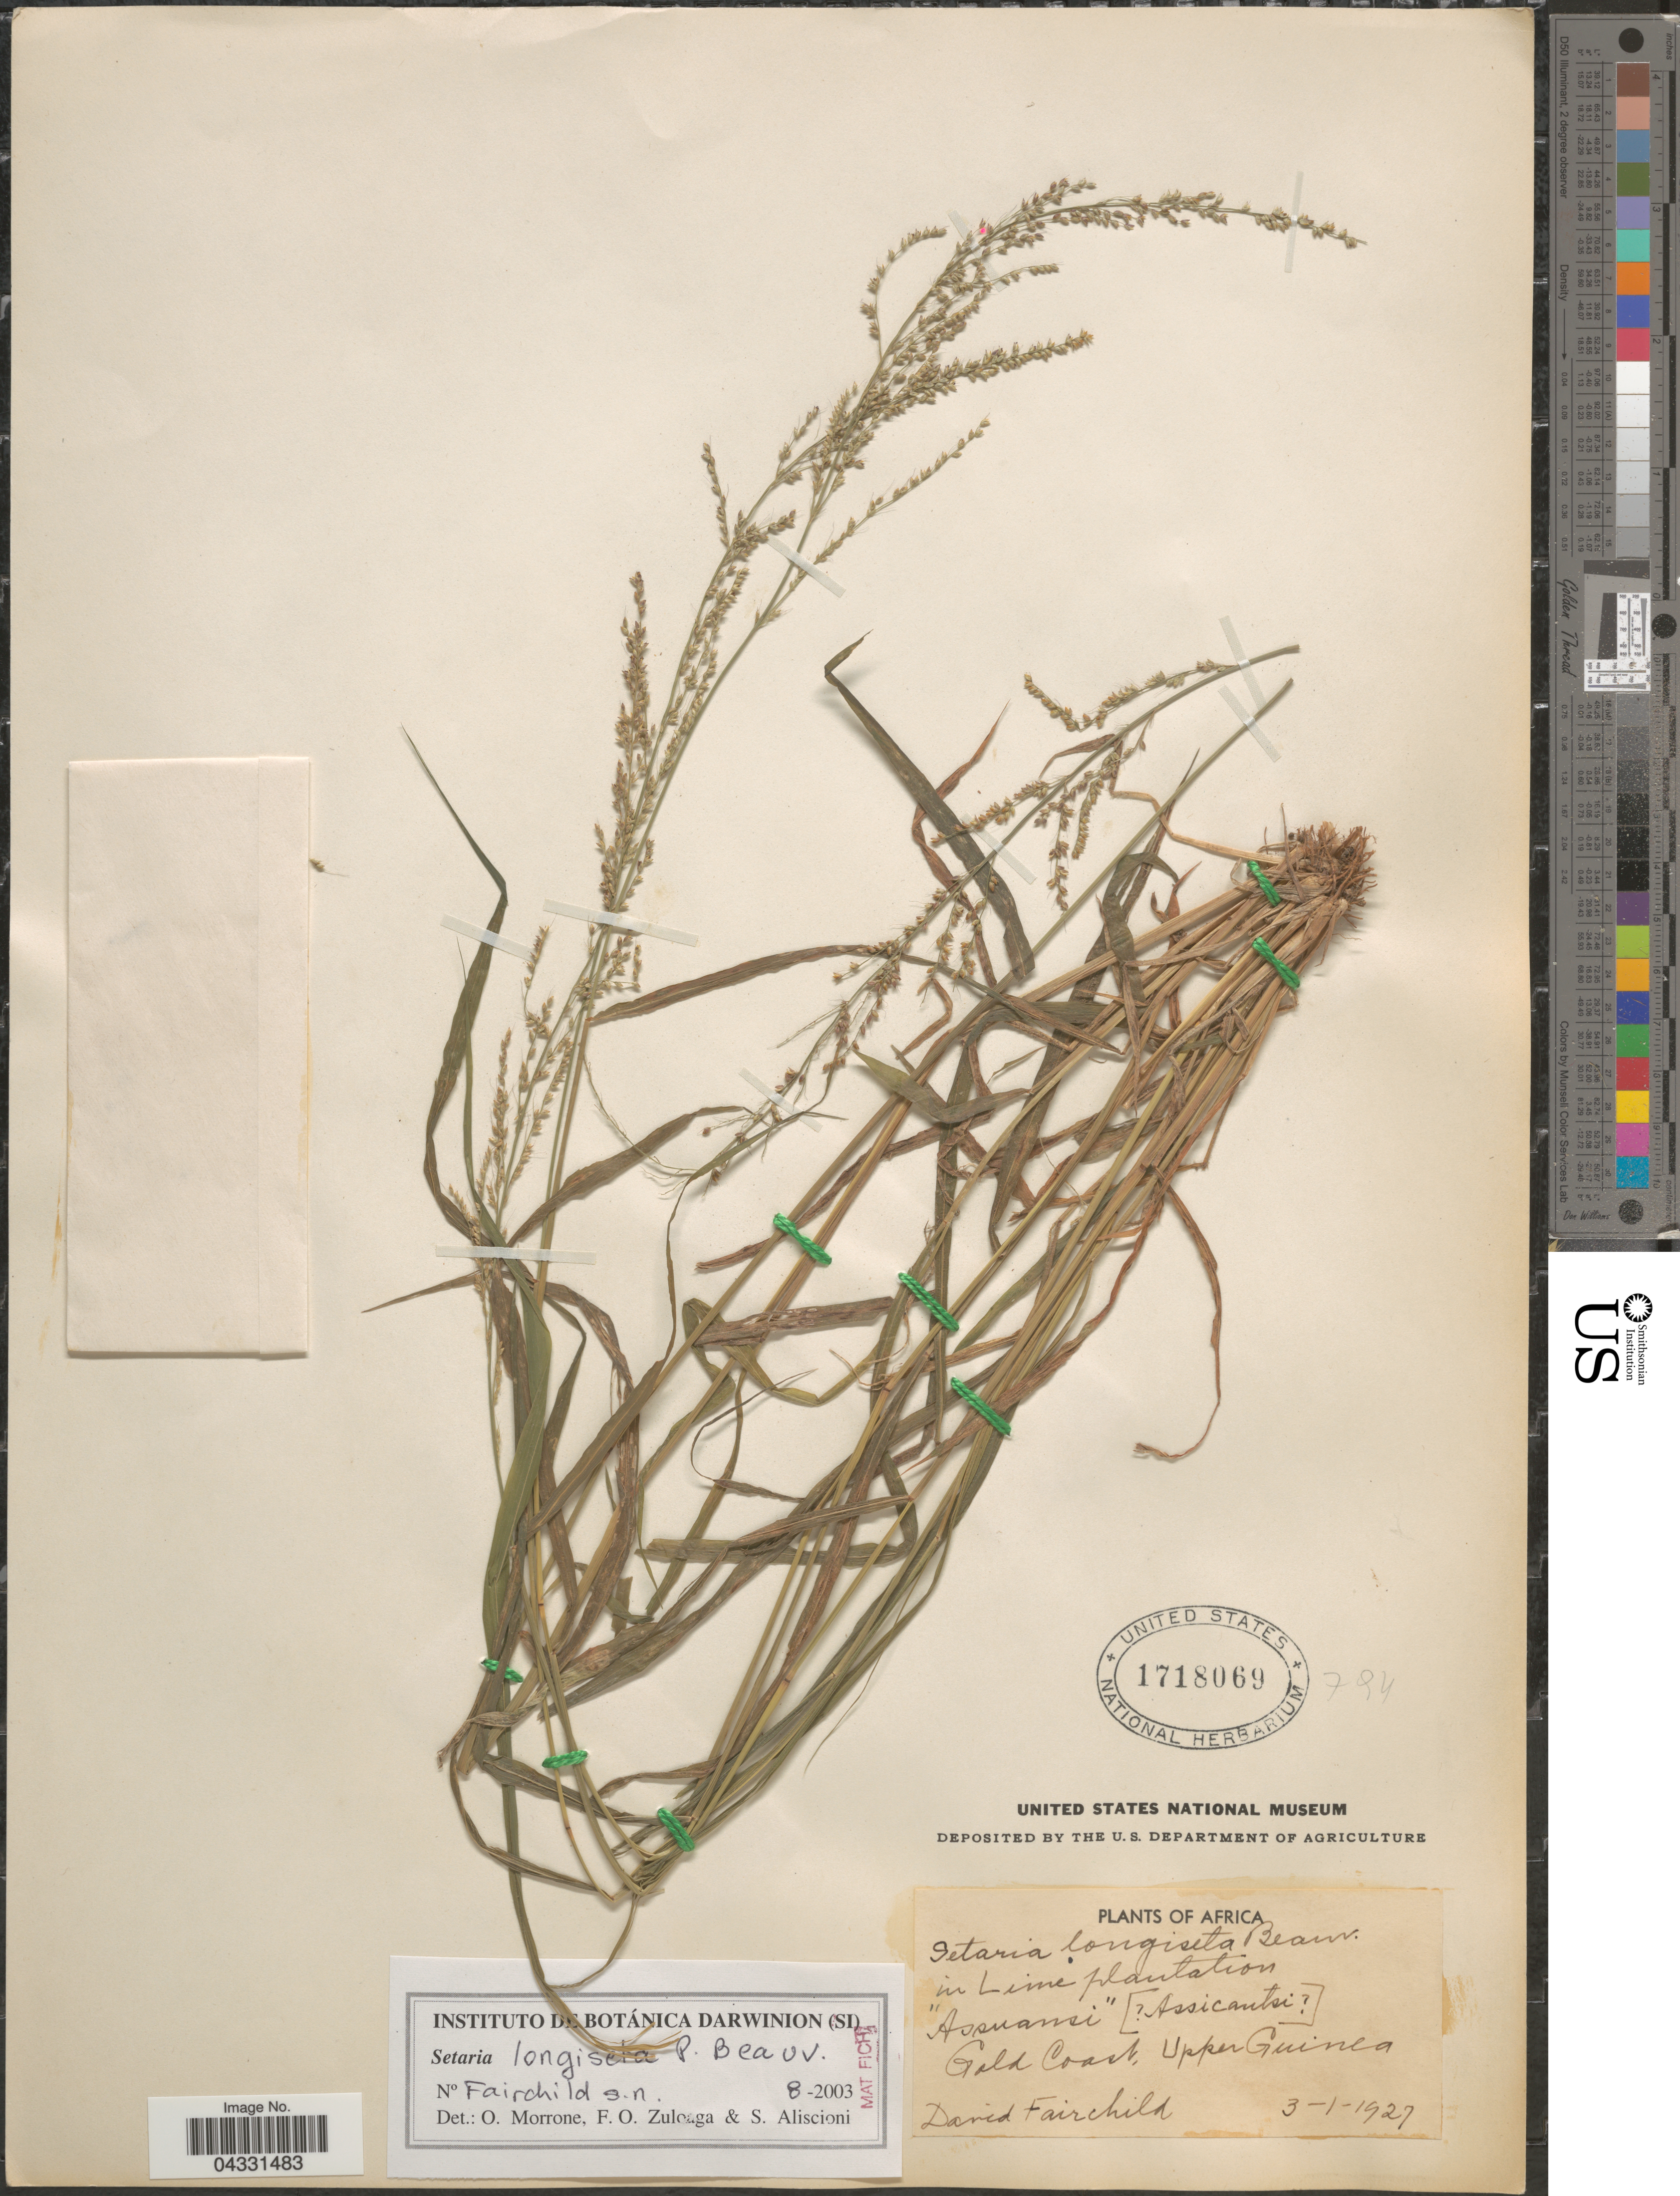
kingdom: Plantae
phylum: Tracheophyta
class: Liliopsida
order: Poales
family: Poaceae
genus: Setaria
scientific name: Setaria longiseta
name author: P. Beauv.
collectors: D. Fairchild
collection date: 1927-01-03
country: Ghana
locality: Gold Coast, Upper Guinea.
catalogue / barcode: US 1718069